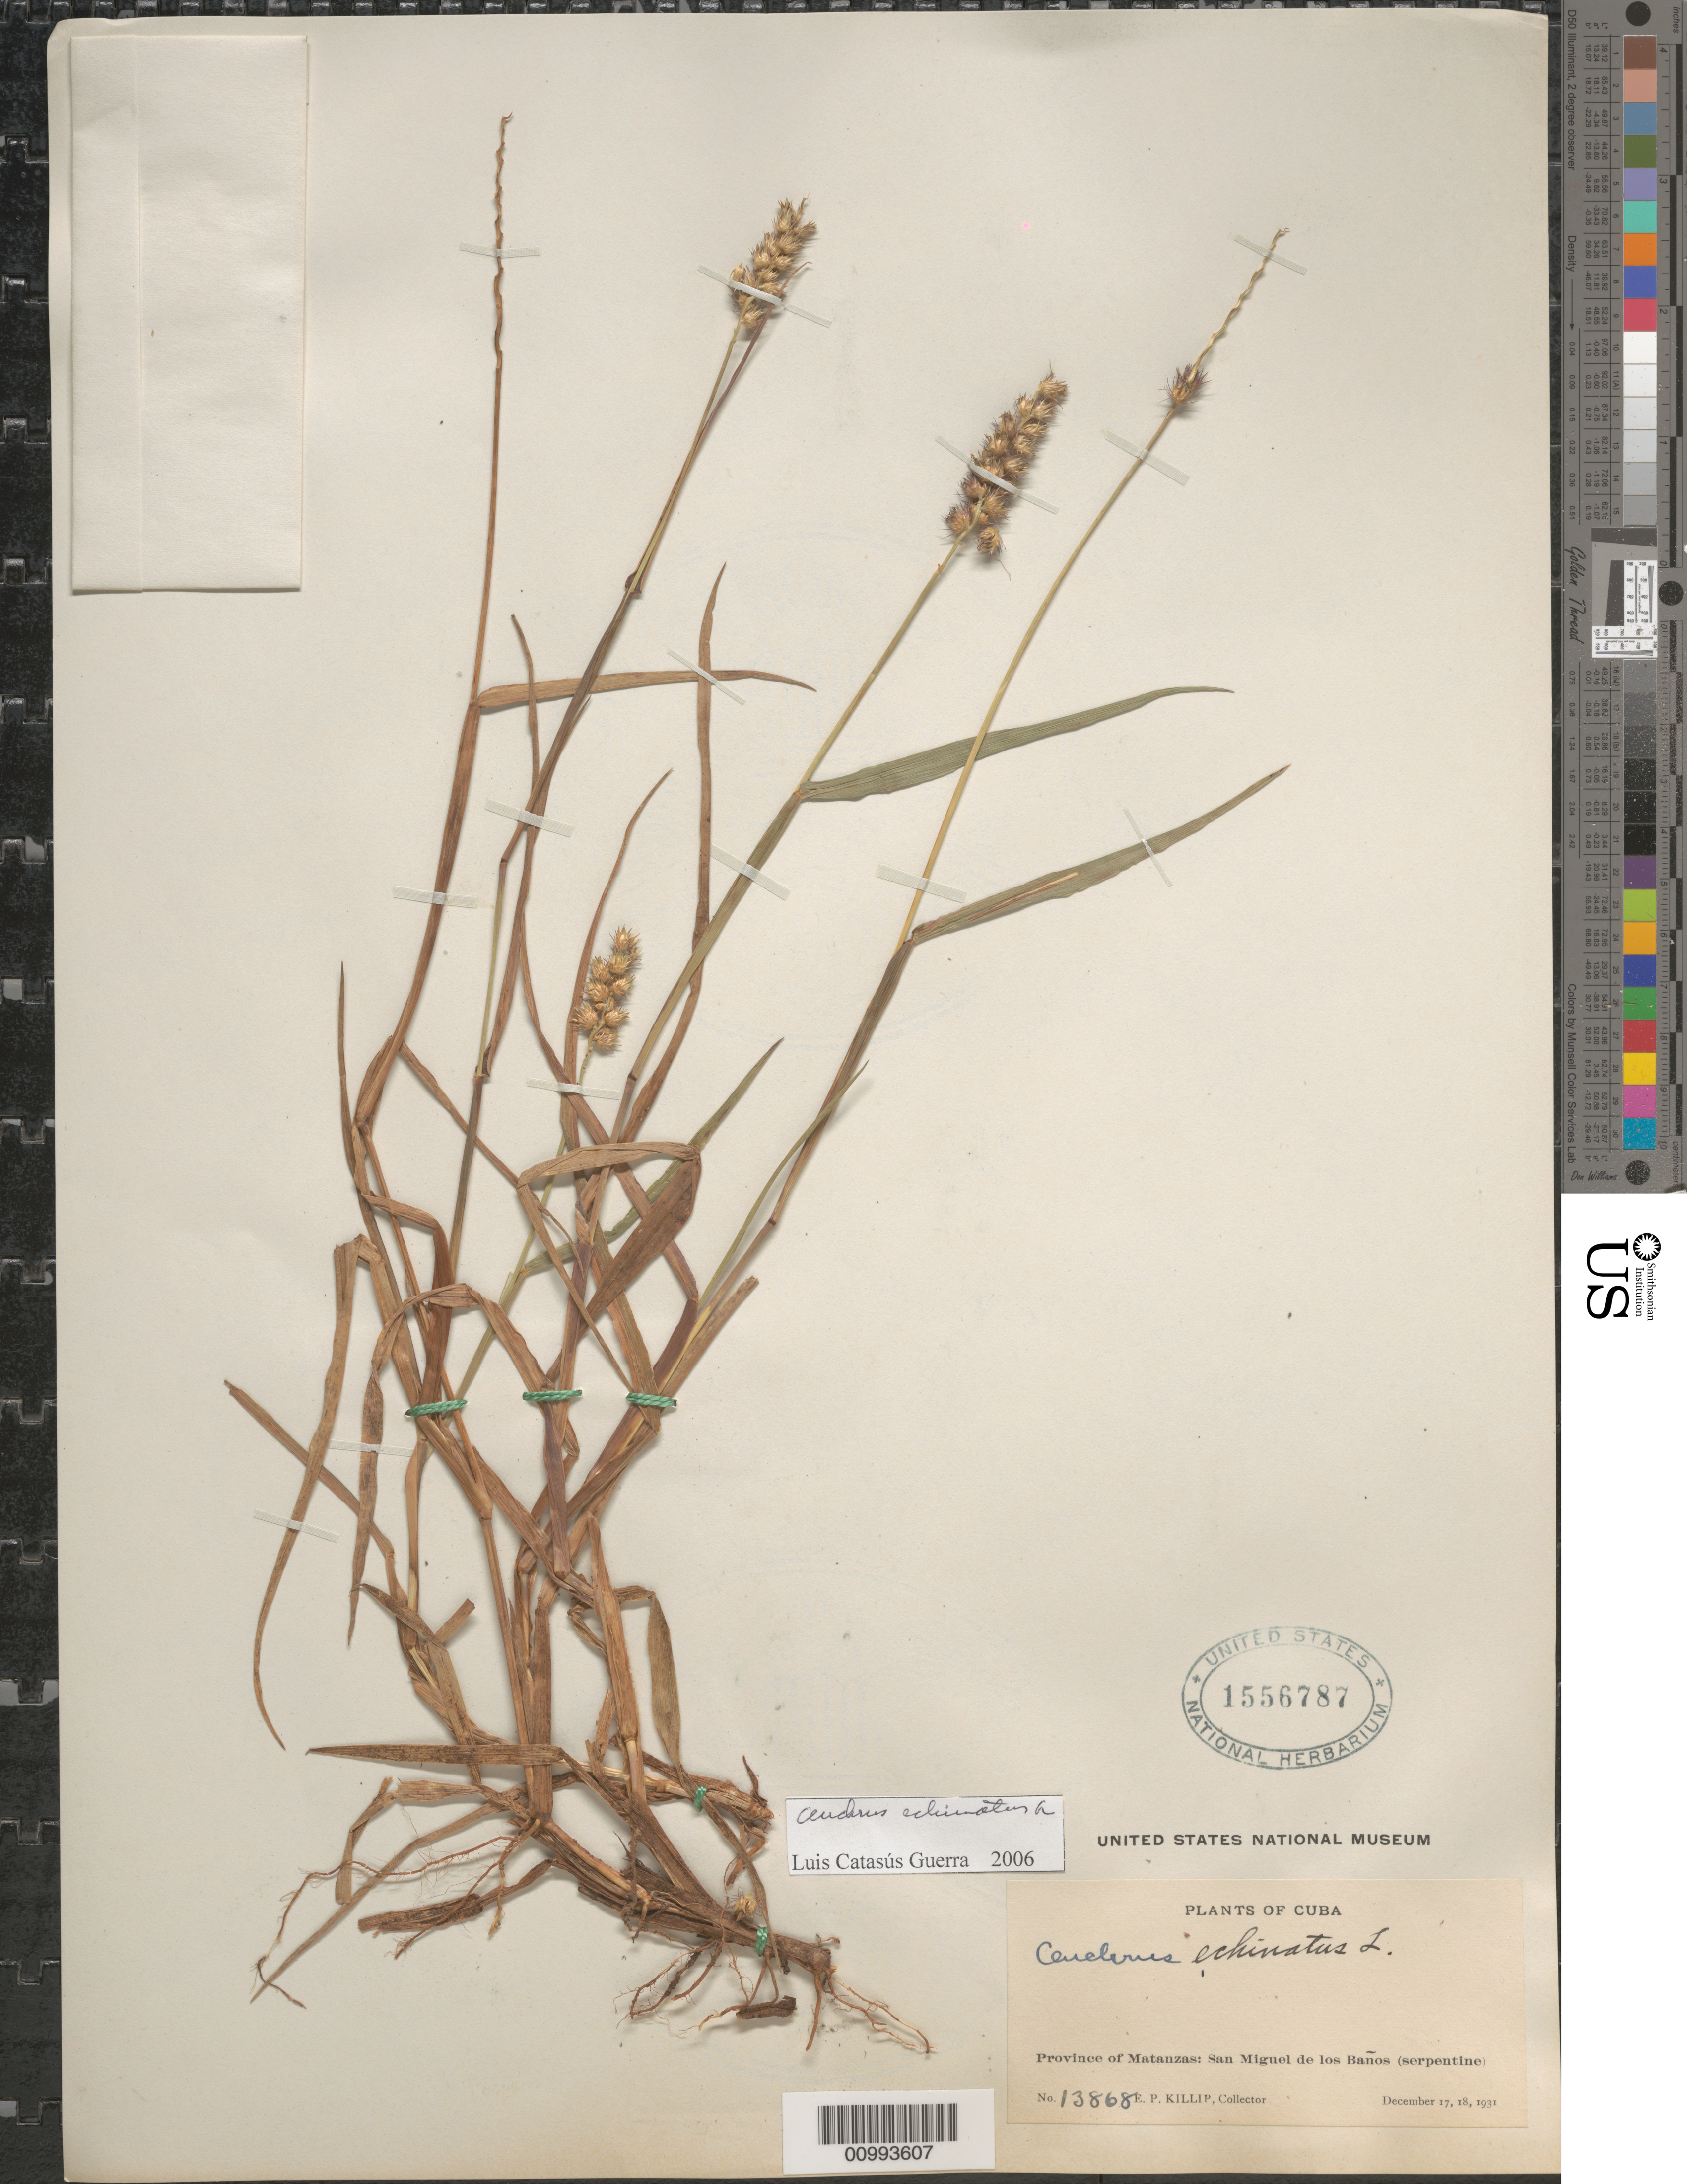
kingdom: Plantae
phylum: Tracheophyta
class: Liliopsida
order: Poales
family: Poaceae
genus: Cenchrus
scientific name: Cenchrus echinatus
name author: L.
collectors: E. P. Killip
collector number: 13868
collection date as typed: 17 Dec 1931 to18 Dec 1931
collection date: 1931-12-17/1931-12-18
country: Cuba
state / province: Matanzas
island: Cuba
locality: San Miguel de los Banos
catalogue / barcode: US 1556787